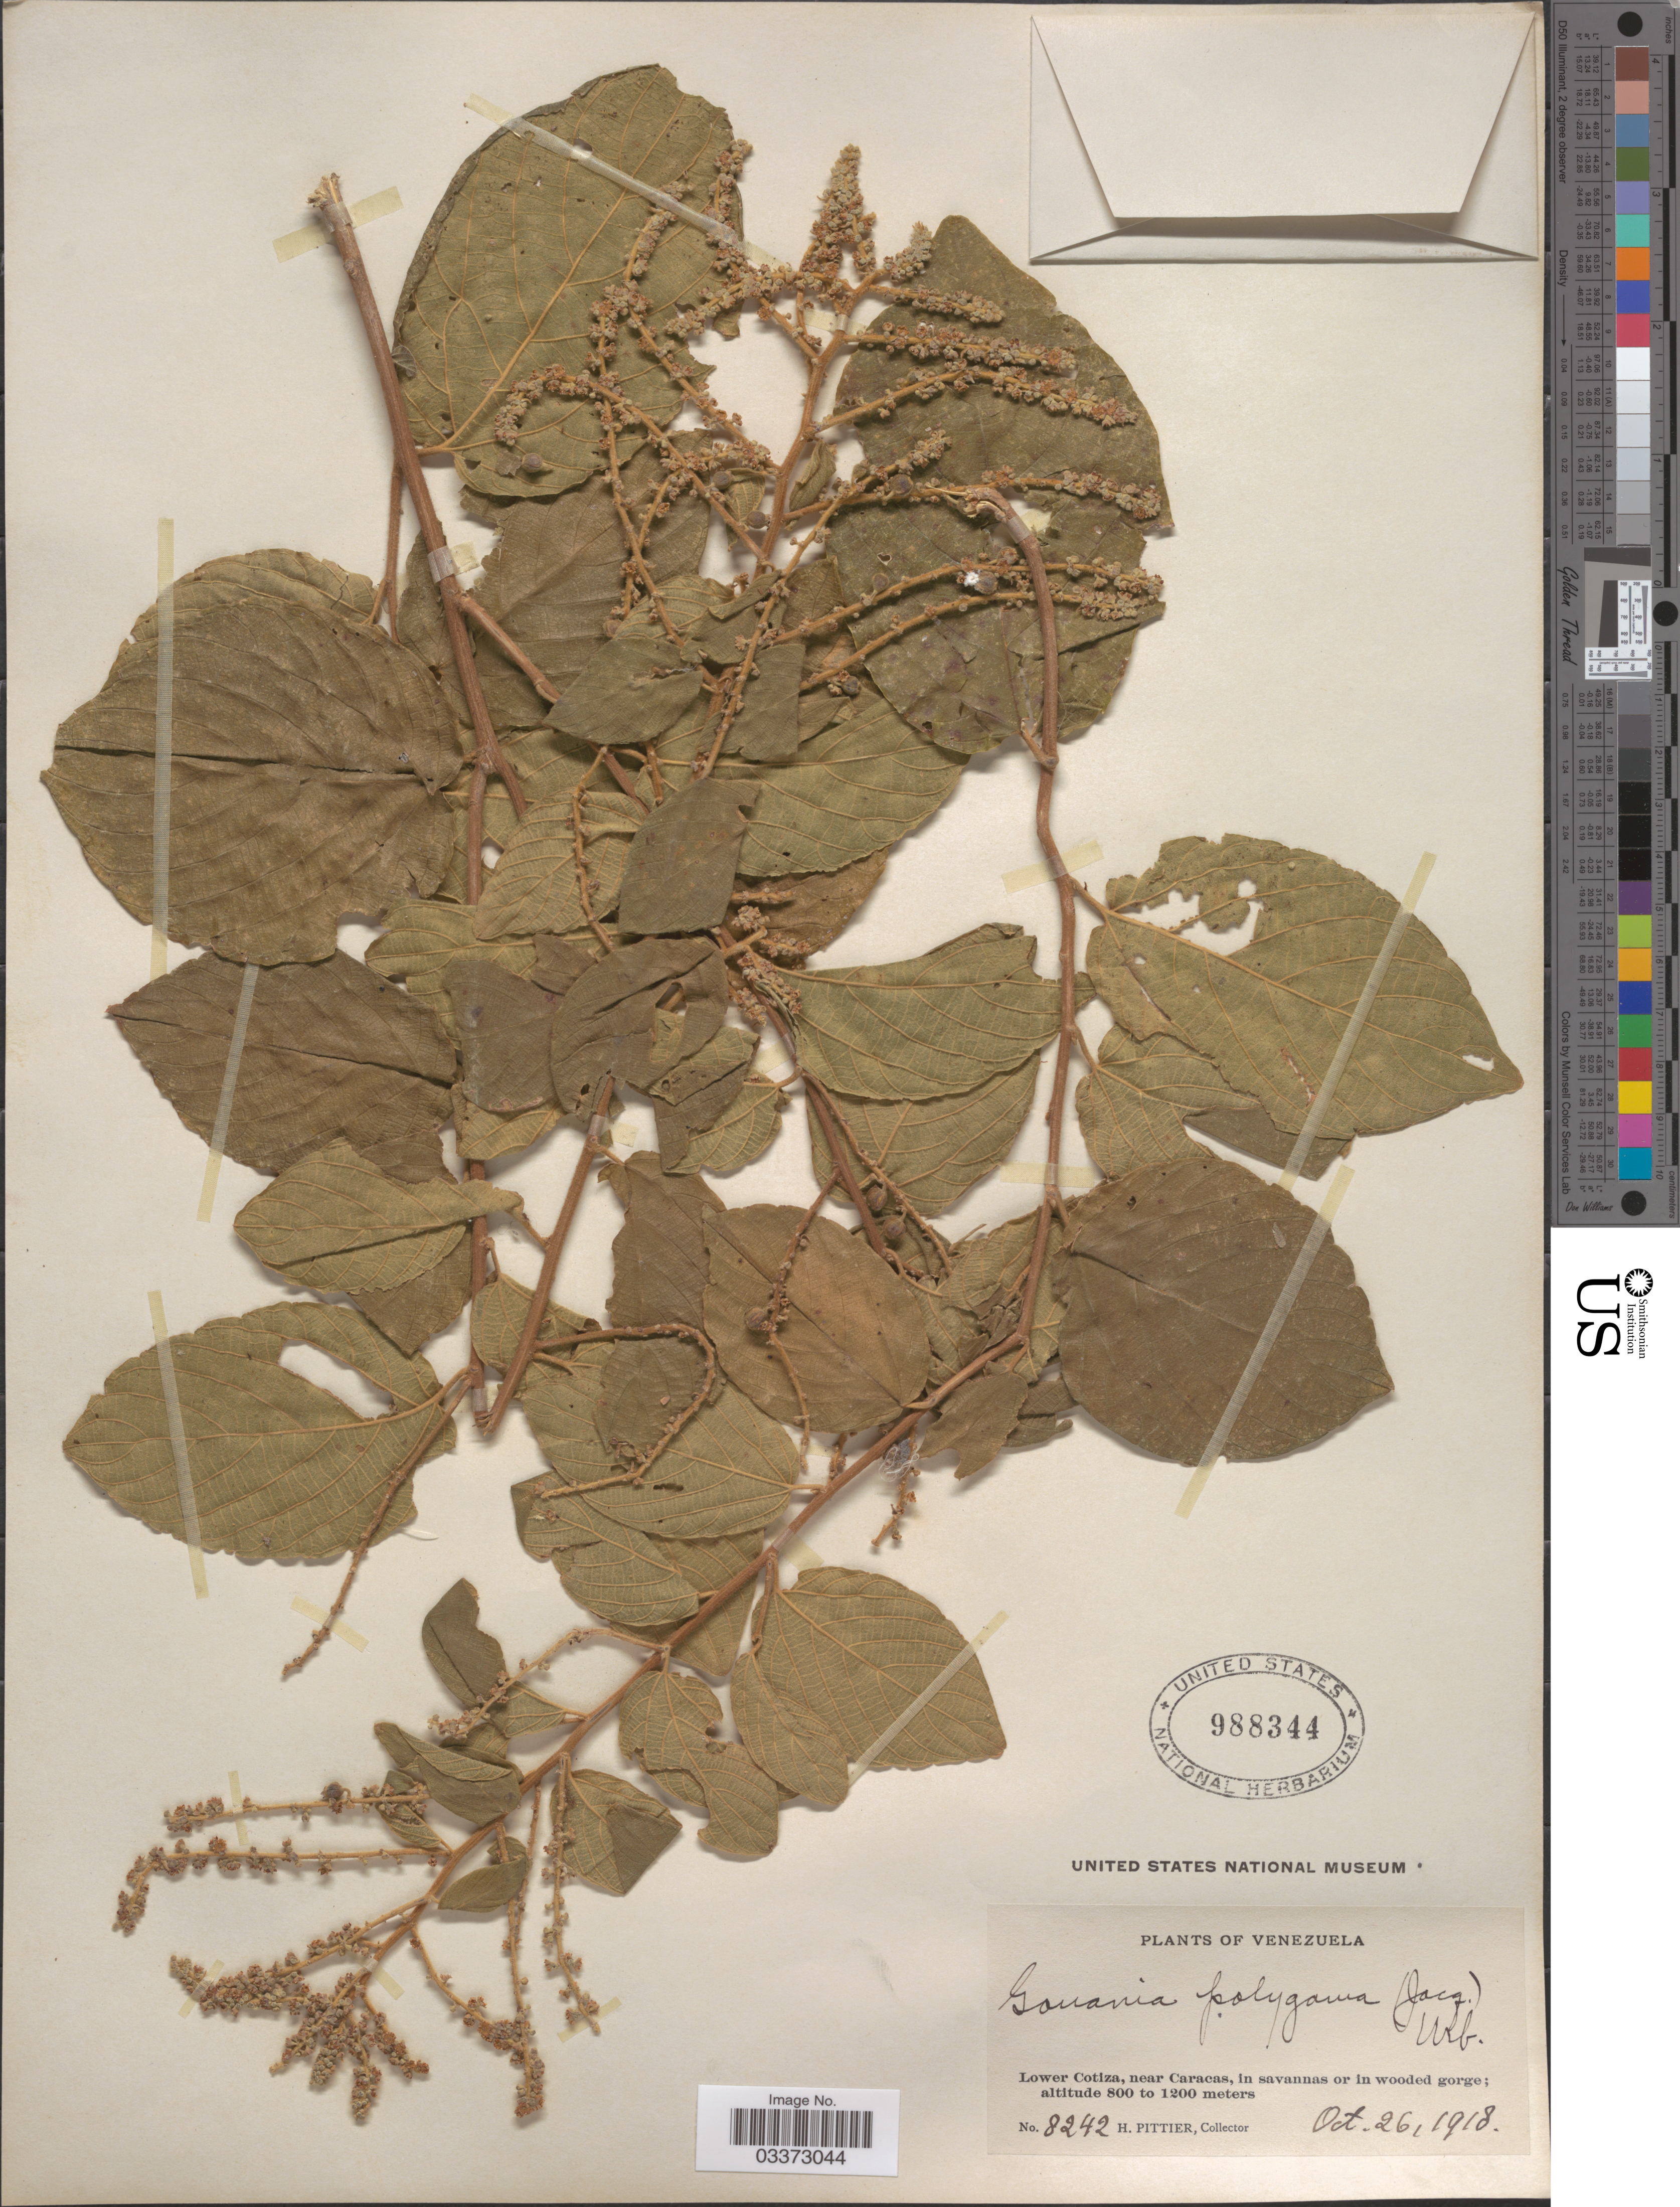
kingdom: Plantae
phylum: Tracheophyta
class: Magnoliopsida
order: Rosales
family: Rhamnaceae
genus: Gouania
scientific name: Gouania tomentosa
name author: Jacq.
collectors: H. F. Pittier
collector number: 8242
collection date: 1918-10-26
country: Venezuela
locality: Lower Cotiza, near Caracas.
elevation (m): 800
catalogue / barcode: US 988344